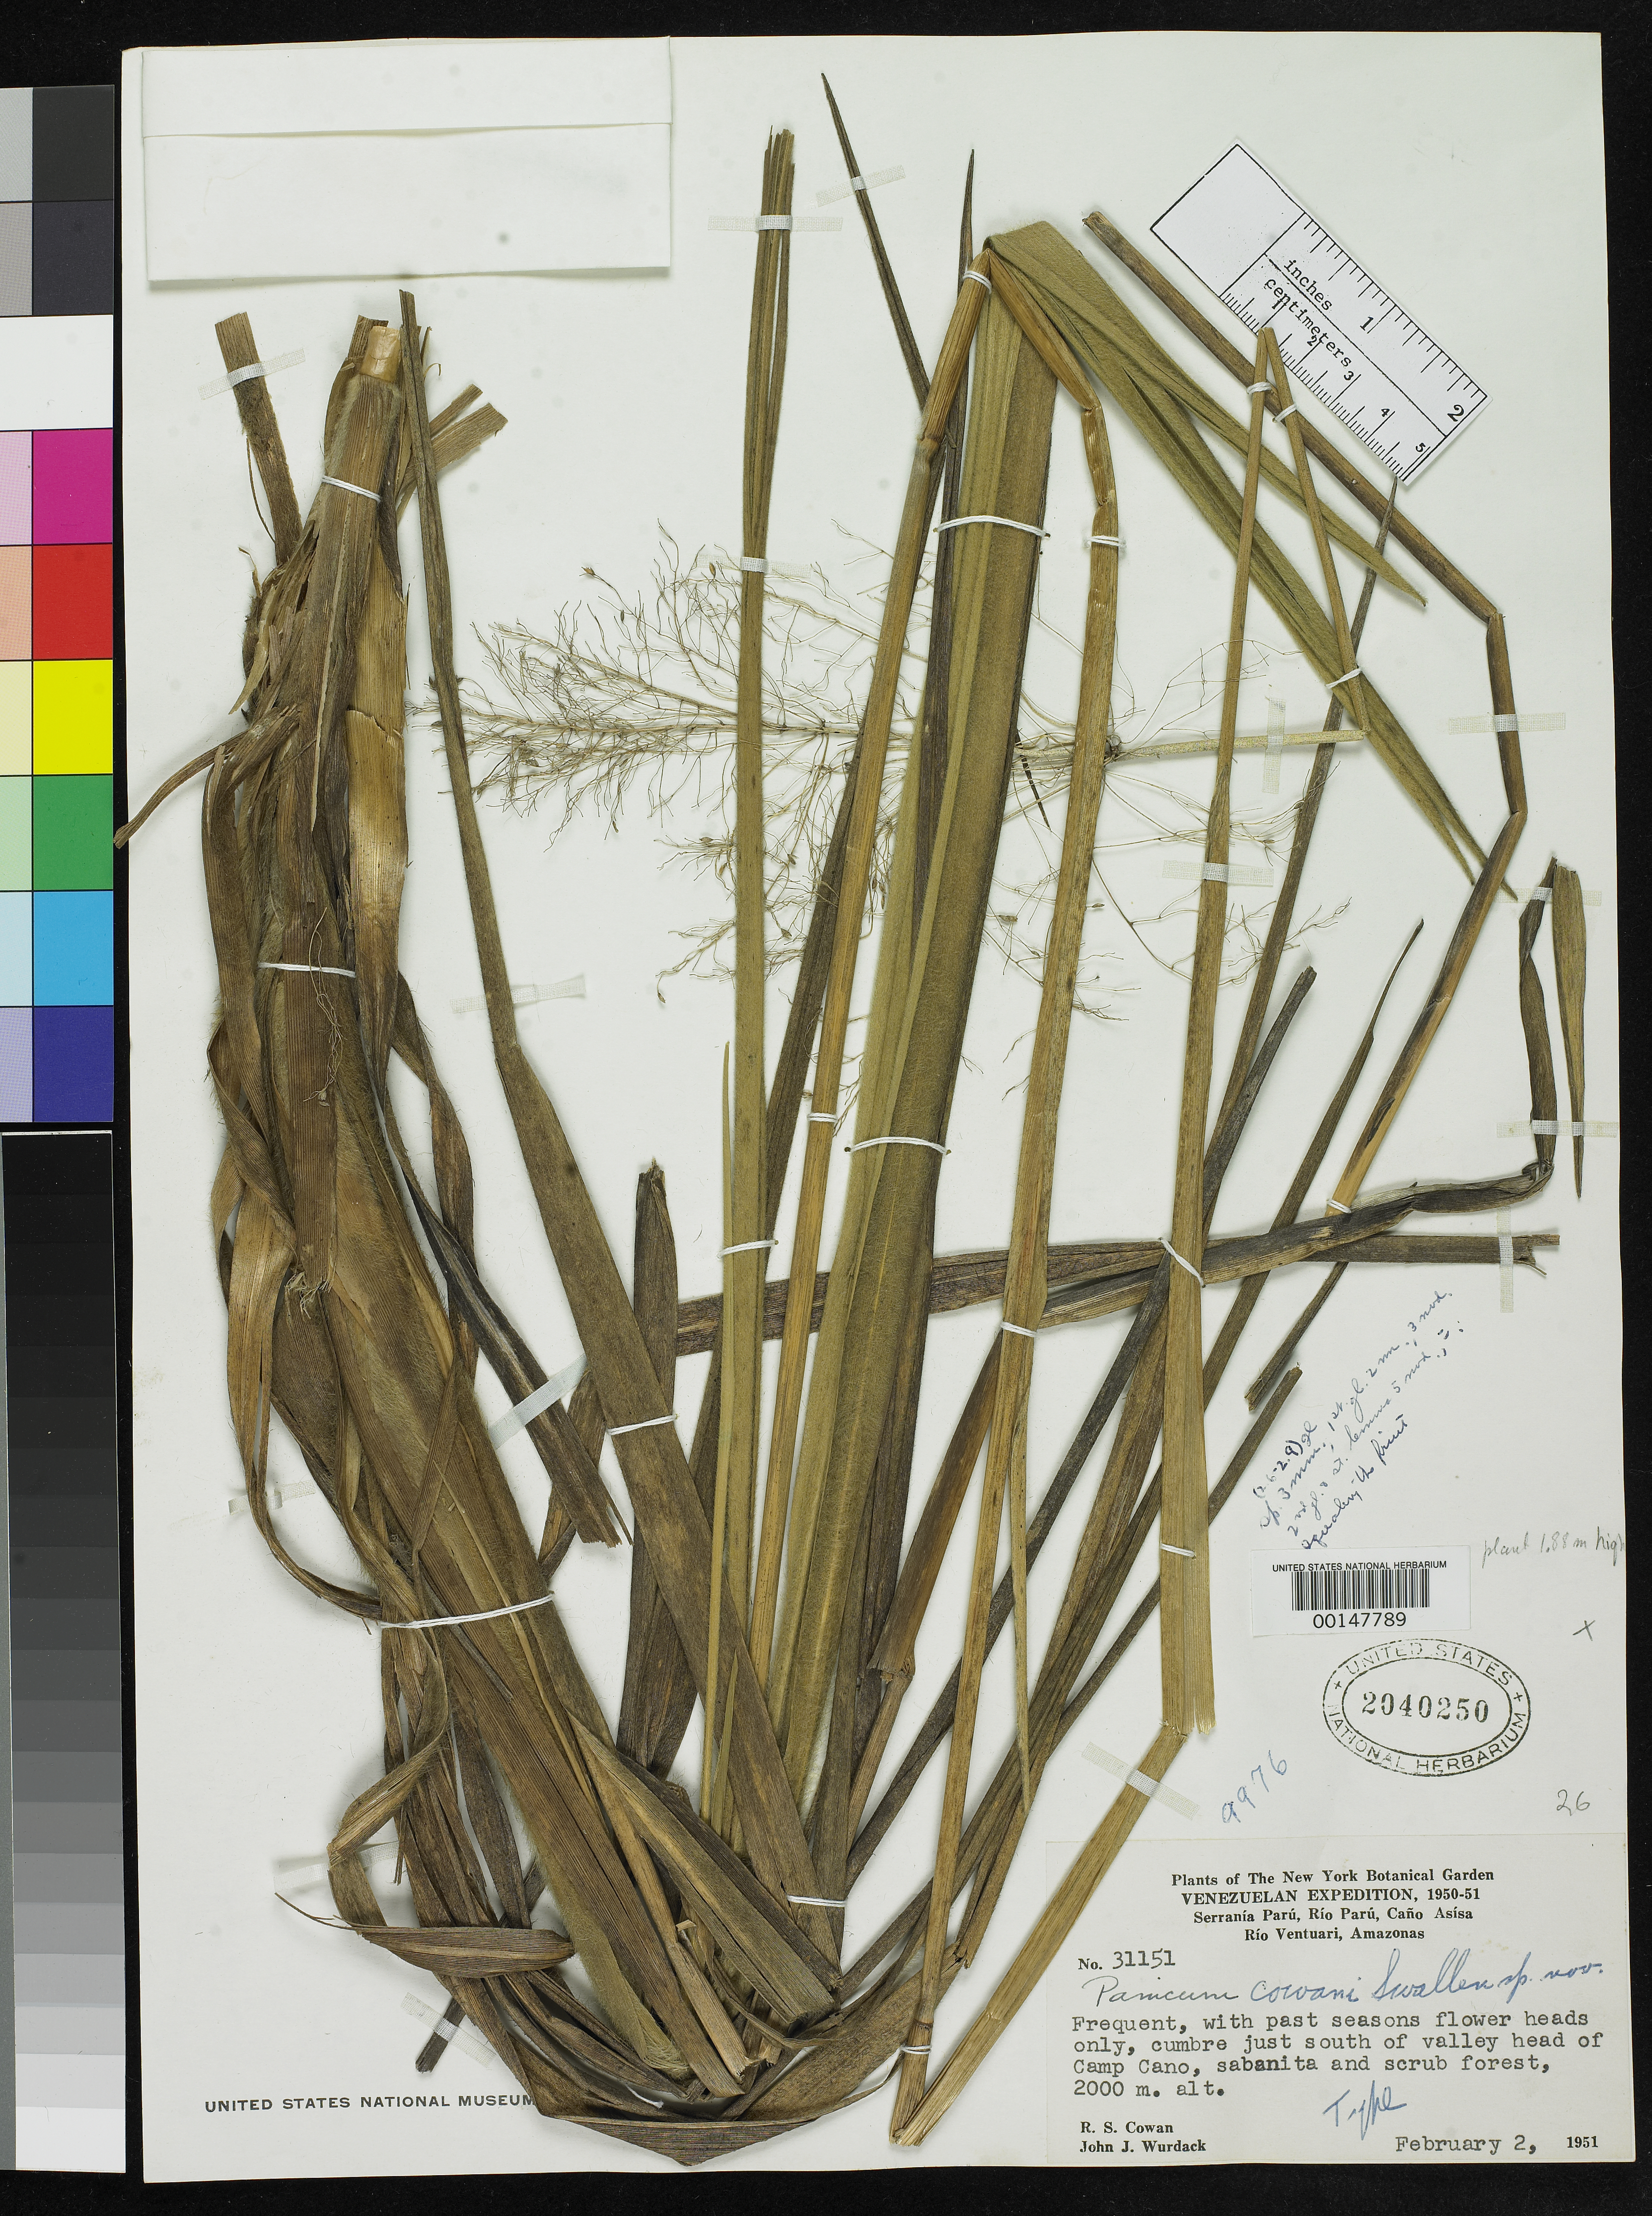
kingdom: Plantae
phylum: Tracheophyta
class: Liliopsida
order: Poales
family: Poaceae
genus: Panicum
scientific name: Panicum cowani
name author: Swallen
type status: Holotype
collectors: R. S. Cowan & J. J. Wurdack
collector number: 31151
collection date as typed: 02 Feb 1951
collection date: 1951-02-02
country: Venezuela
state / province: Amazonas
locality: South of Camp Cano.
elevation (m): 200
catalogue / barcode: US 2040250